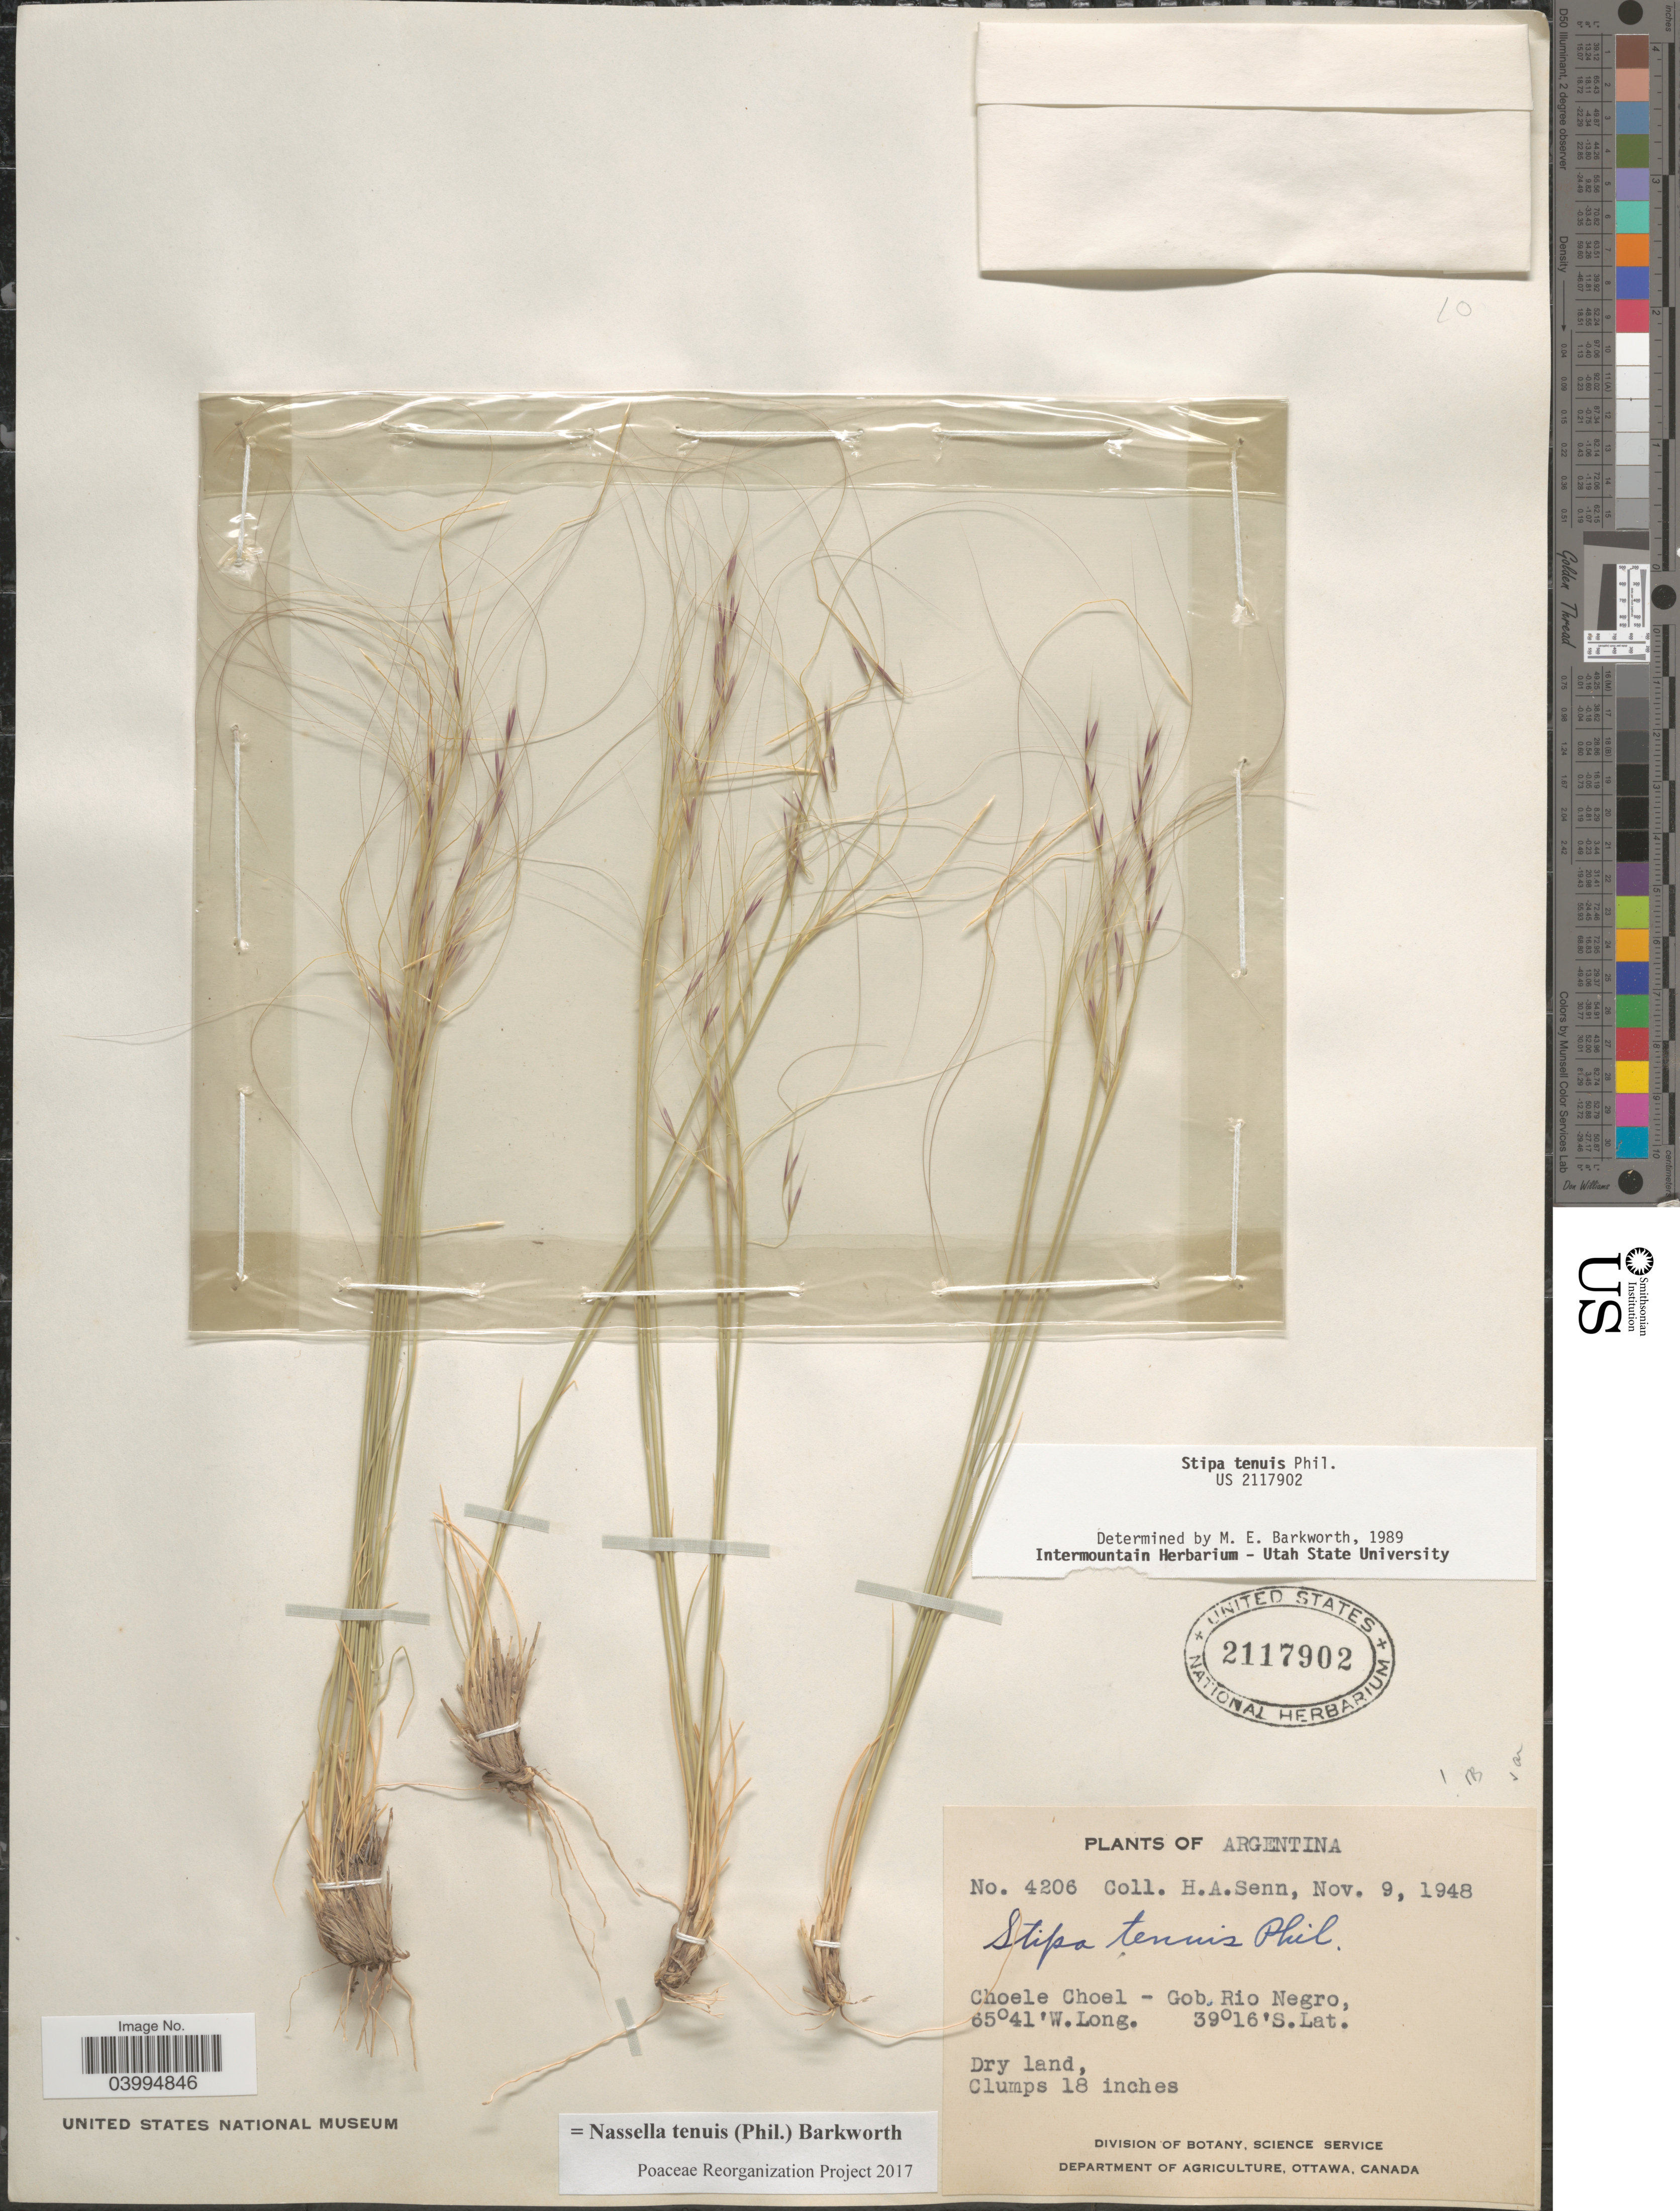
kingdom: Plantae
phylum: Tracheophyta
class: Liliopsida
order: Poales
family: Poaceae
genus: Nassella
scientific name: Nassella tenuis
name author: (Phil.) Barkworth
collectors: H. Senn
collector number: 4206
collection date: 1948-11-09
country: Argentina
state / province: Rio Negro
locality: Choele Choel - Gob. Rio Negro.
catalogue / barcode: US 2117902